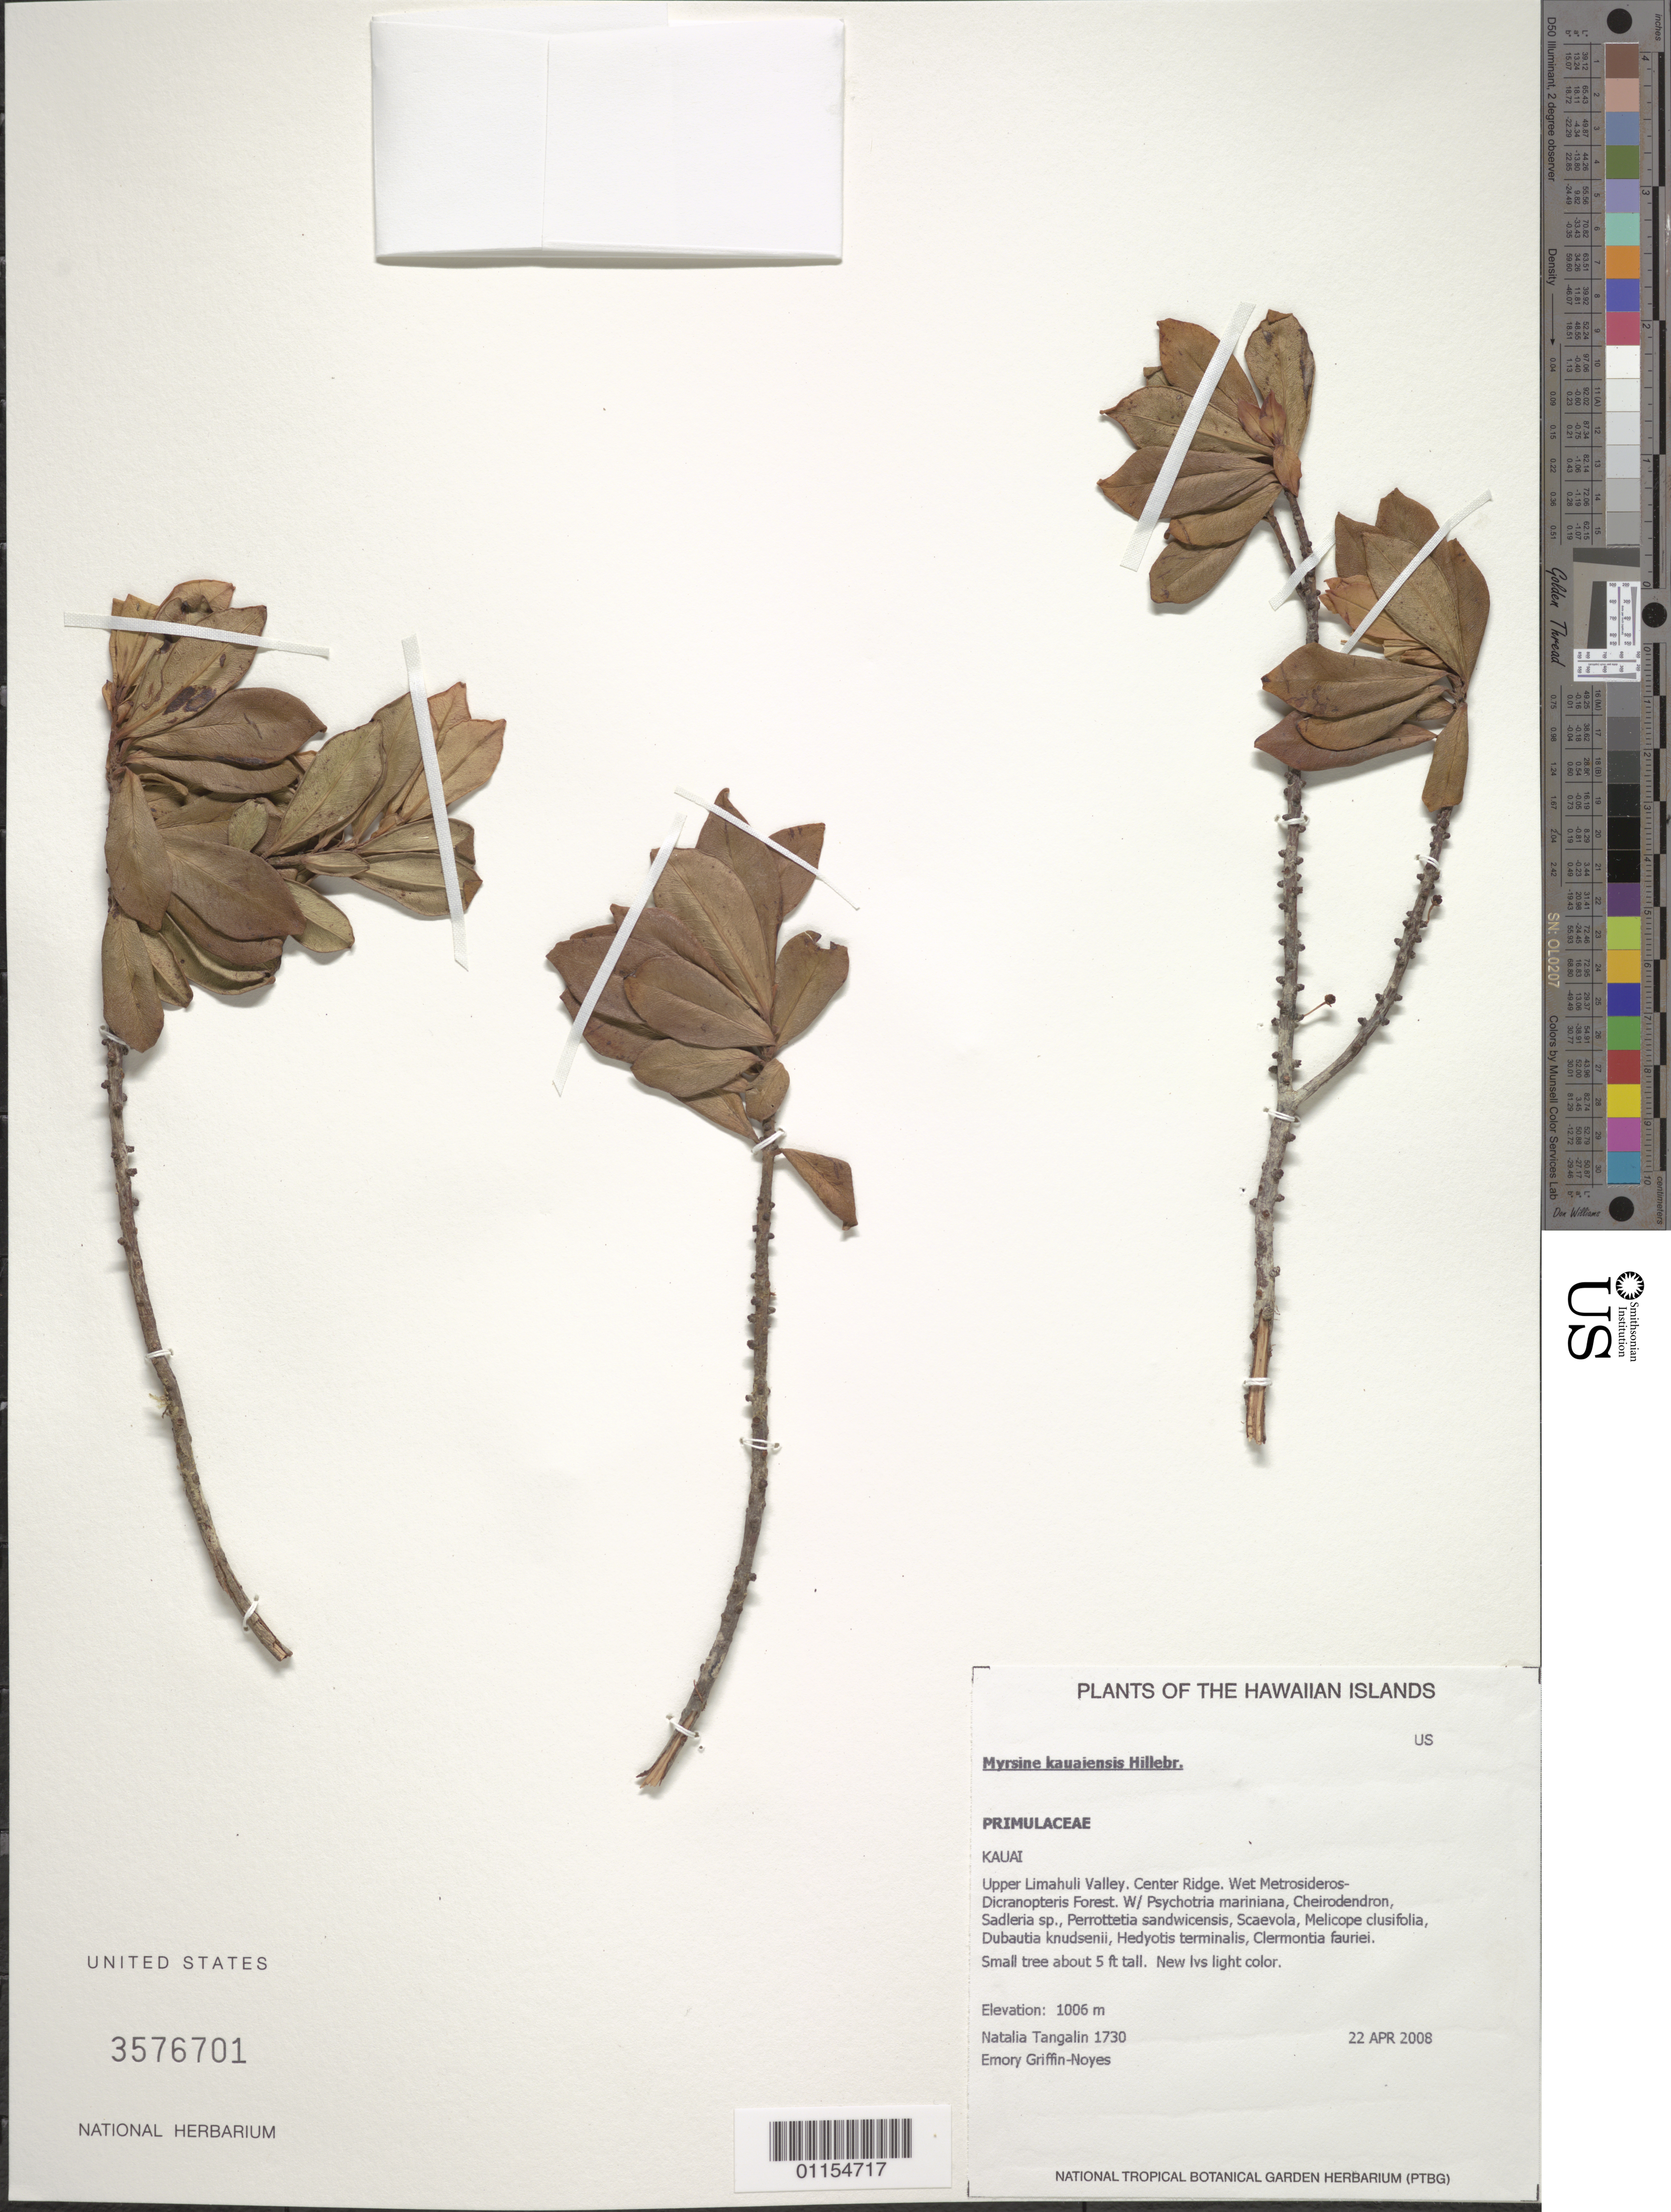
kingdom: Plantae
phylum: Tracheophyta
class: Magnoliopsida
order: Ericales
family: Primulaceae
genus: Myrsine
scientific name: Myrsine kauaiensis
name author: Hillebr.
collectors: N. Tangalin & E. Griffin-Noyes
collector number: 1730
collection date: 2008-04-22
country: United States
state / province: Hawaii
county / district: Kaui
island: Kaua'i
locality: Upper Limahuli Vallery. Center Ridge.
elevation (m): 1006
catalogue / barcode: US 3576701